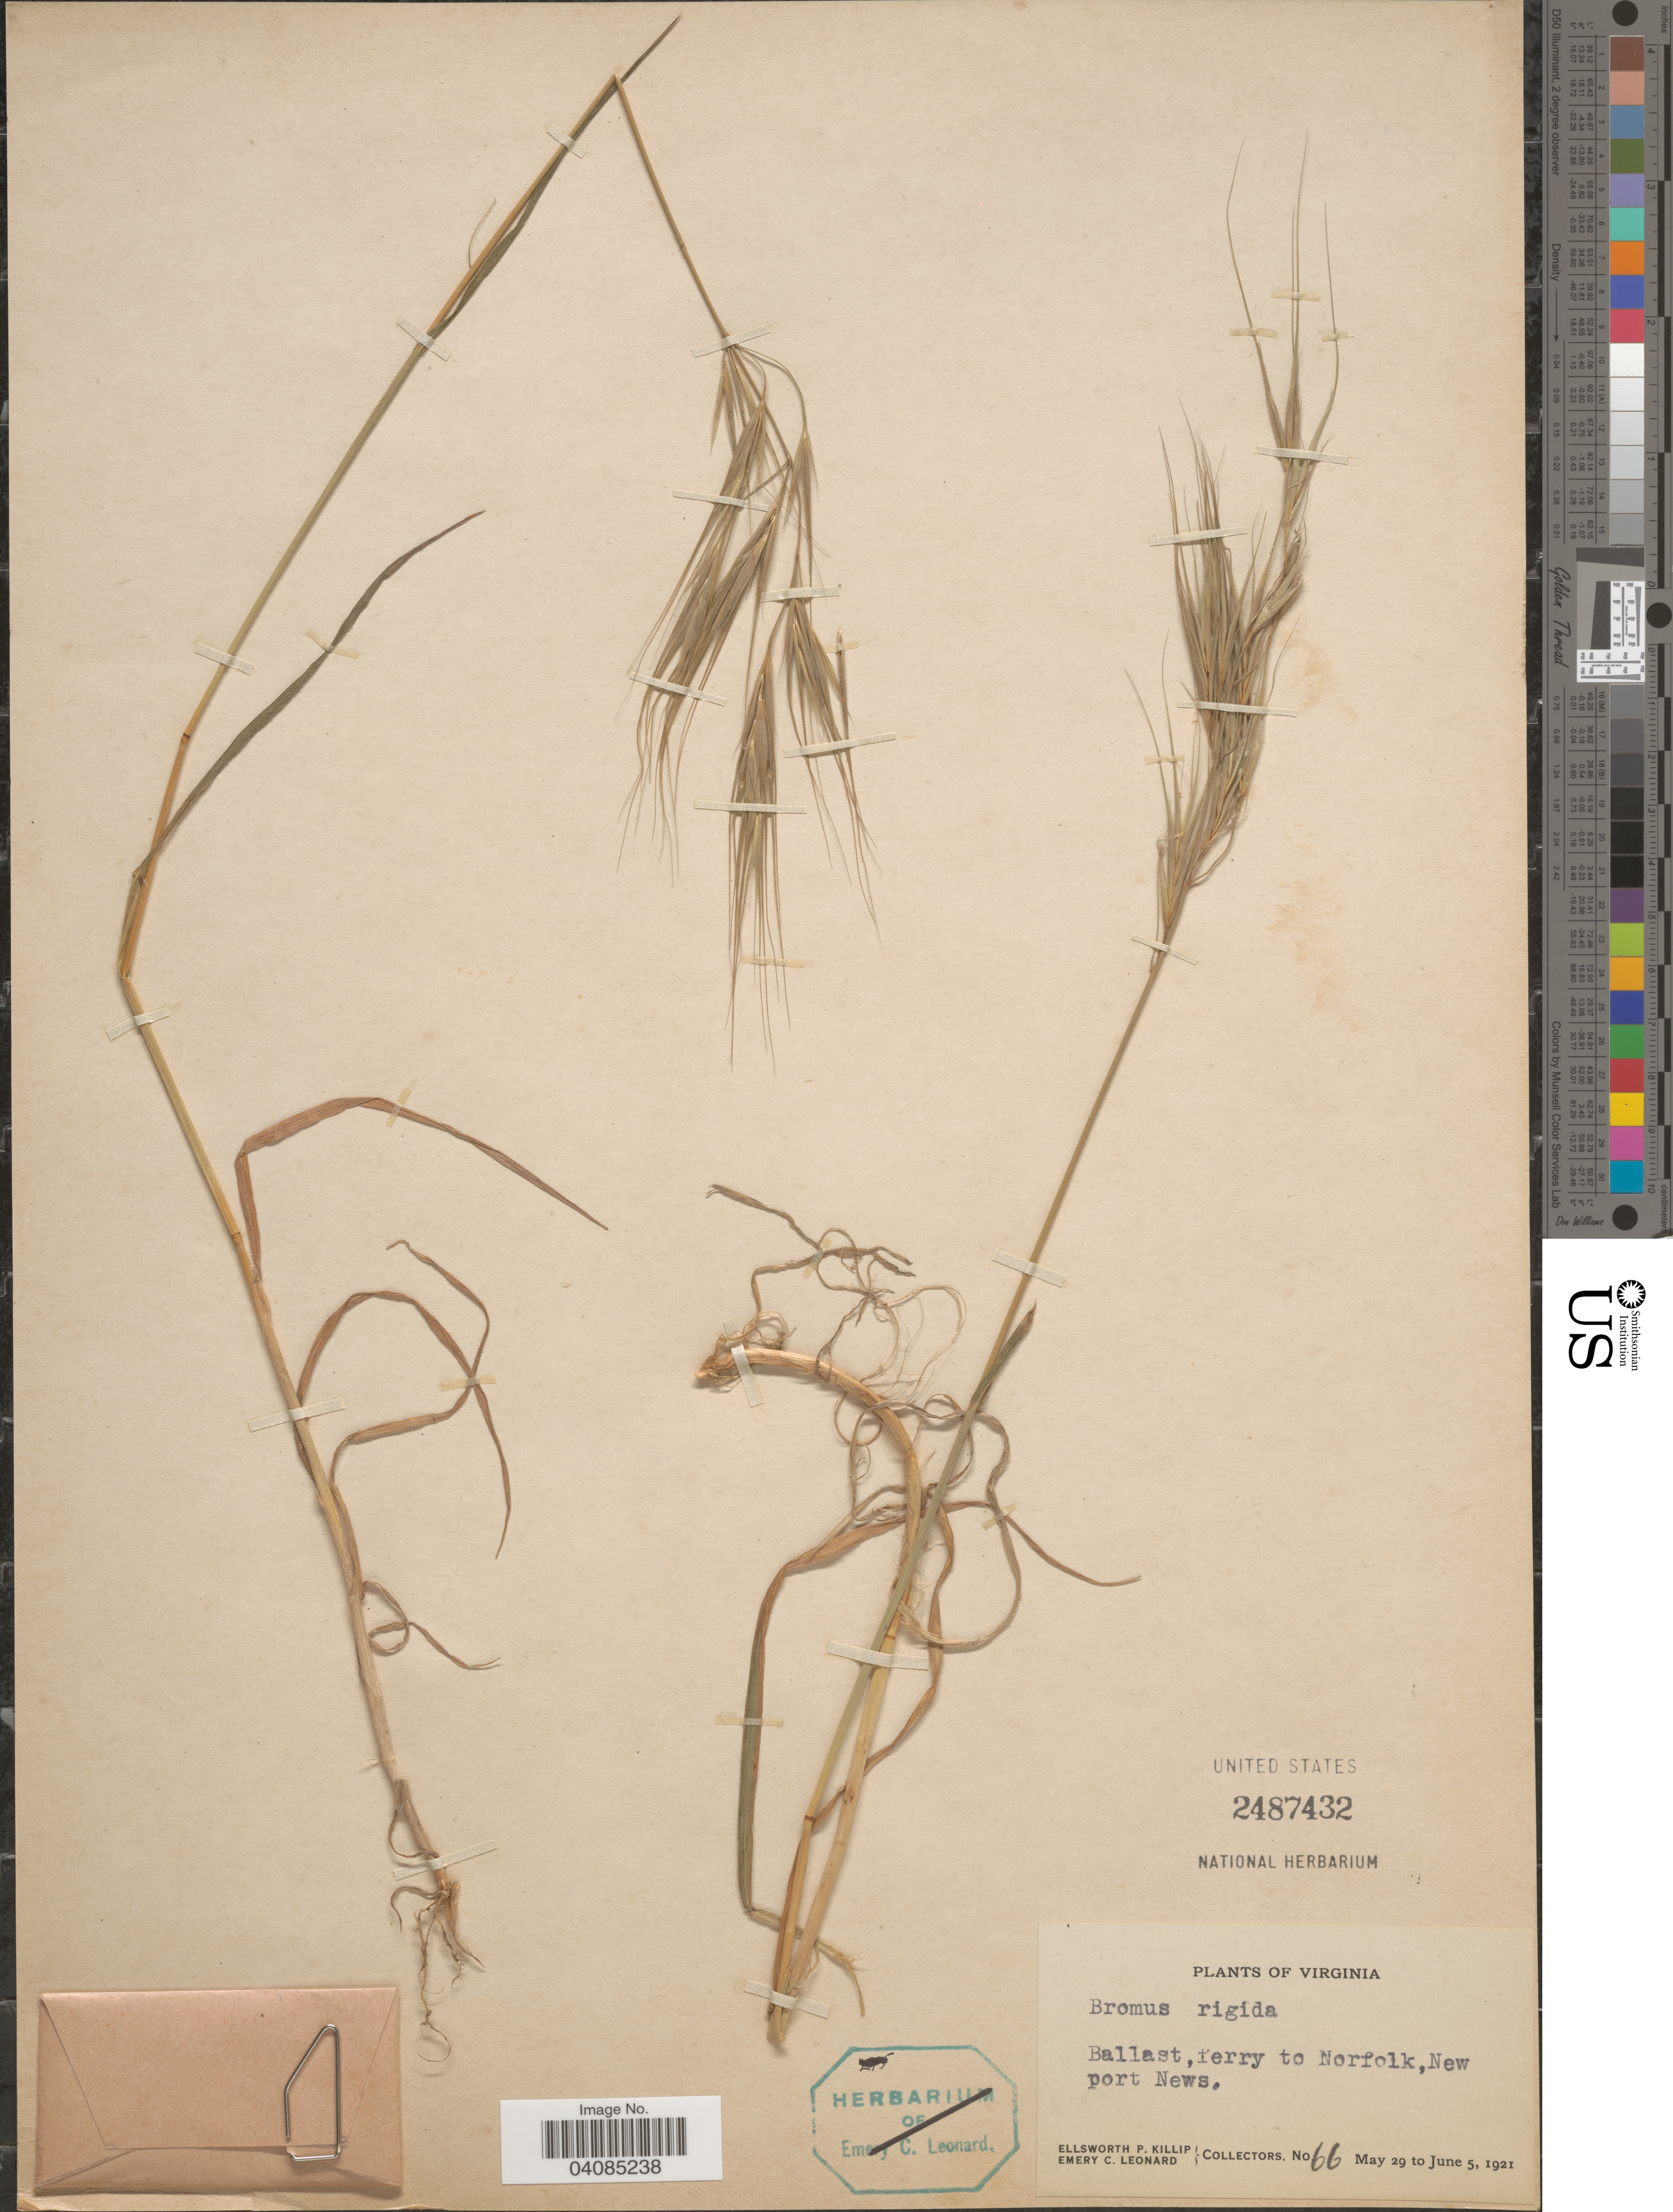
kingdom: Plantae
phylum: Tracheophyta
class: Liliopsida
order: Poales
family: Poaceae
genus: Bromus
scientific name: Bromus rigidus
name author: Roth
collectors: E. P. Killip & E. C. Leonard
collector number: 66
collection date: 1921-05-29/1921-06-05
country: United States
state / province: Virginia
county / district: City of Newport News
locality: Ballast, ferry to Norfolk, New port News.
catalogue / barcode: US 2487432